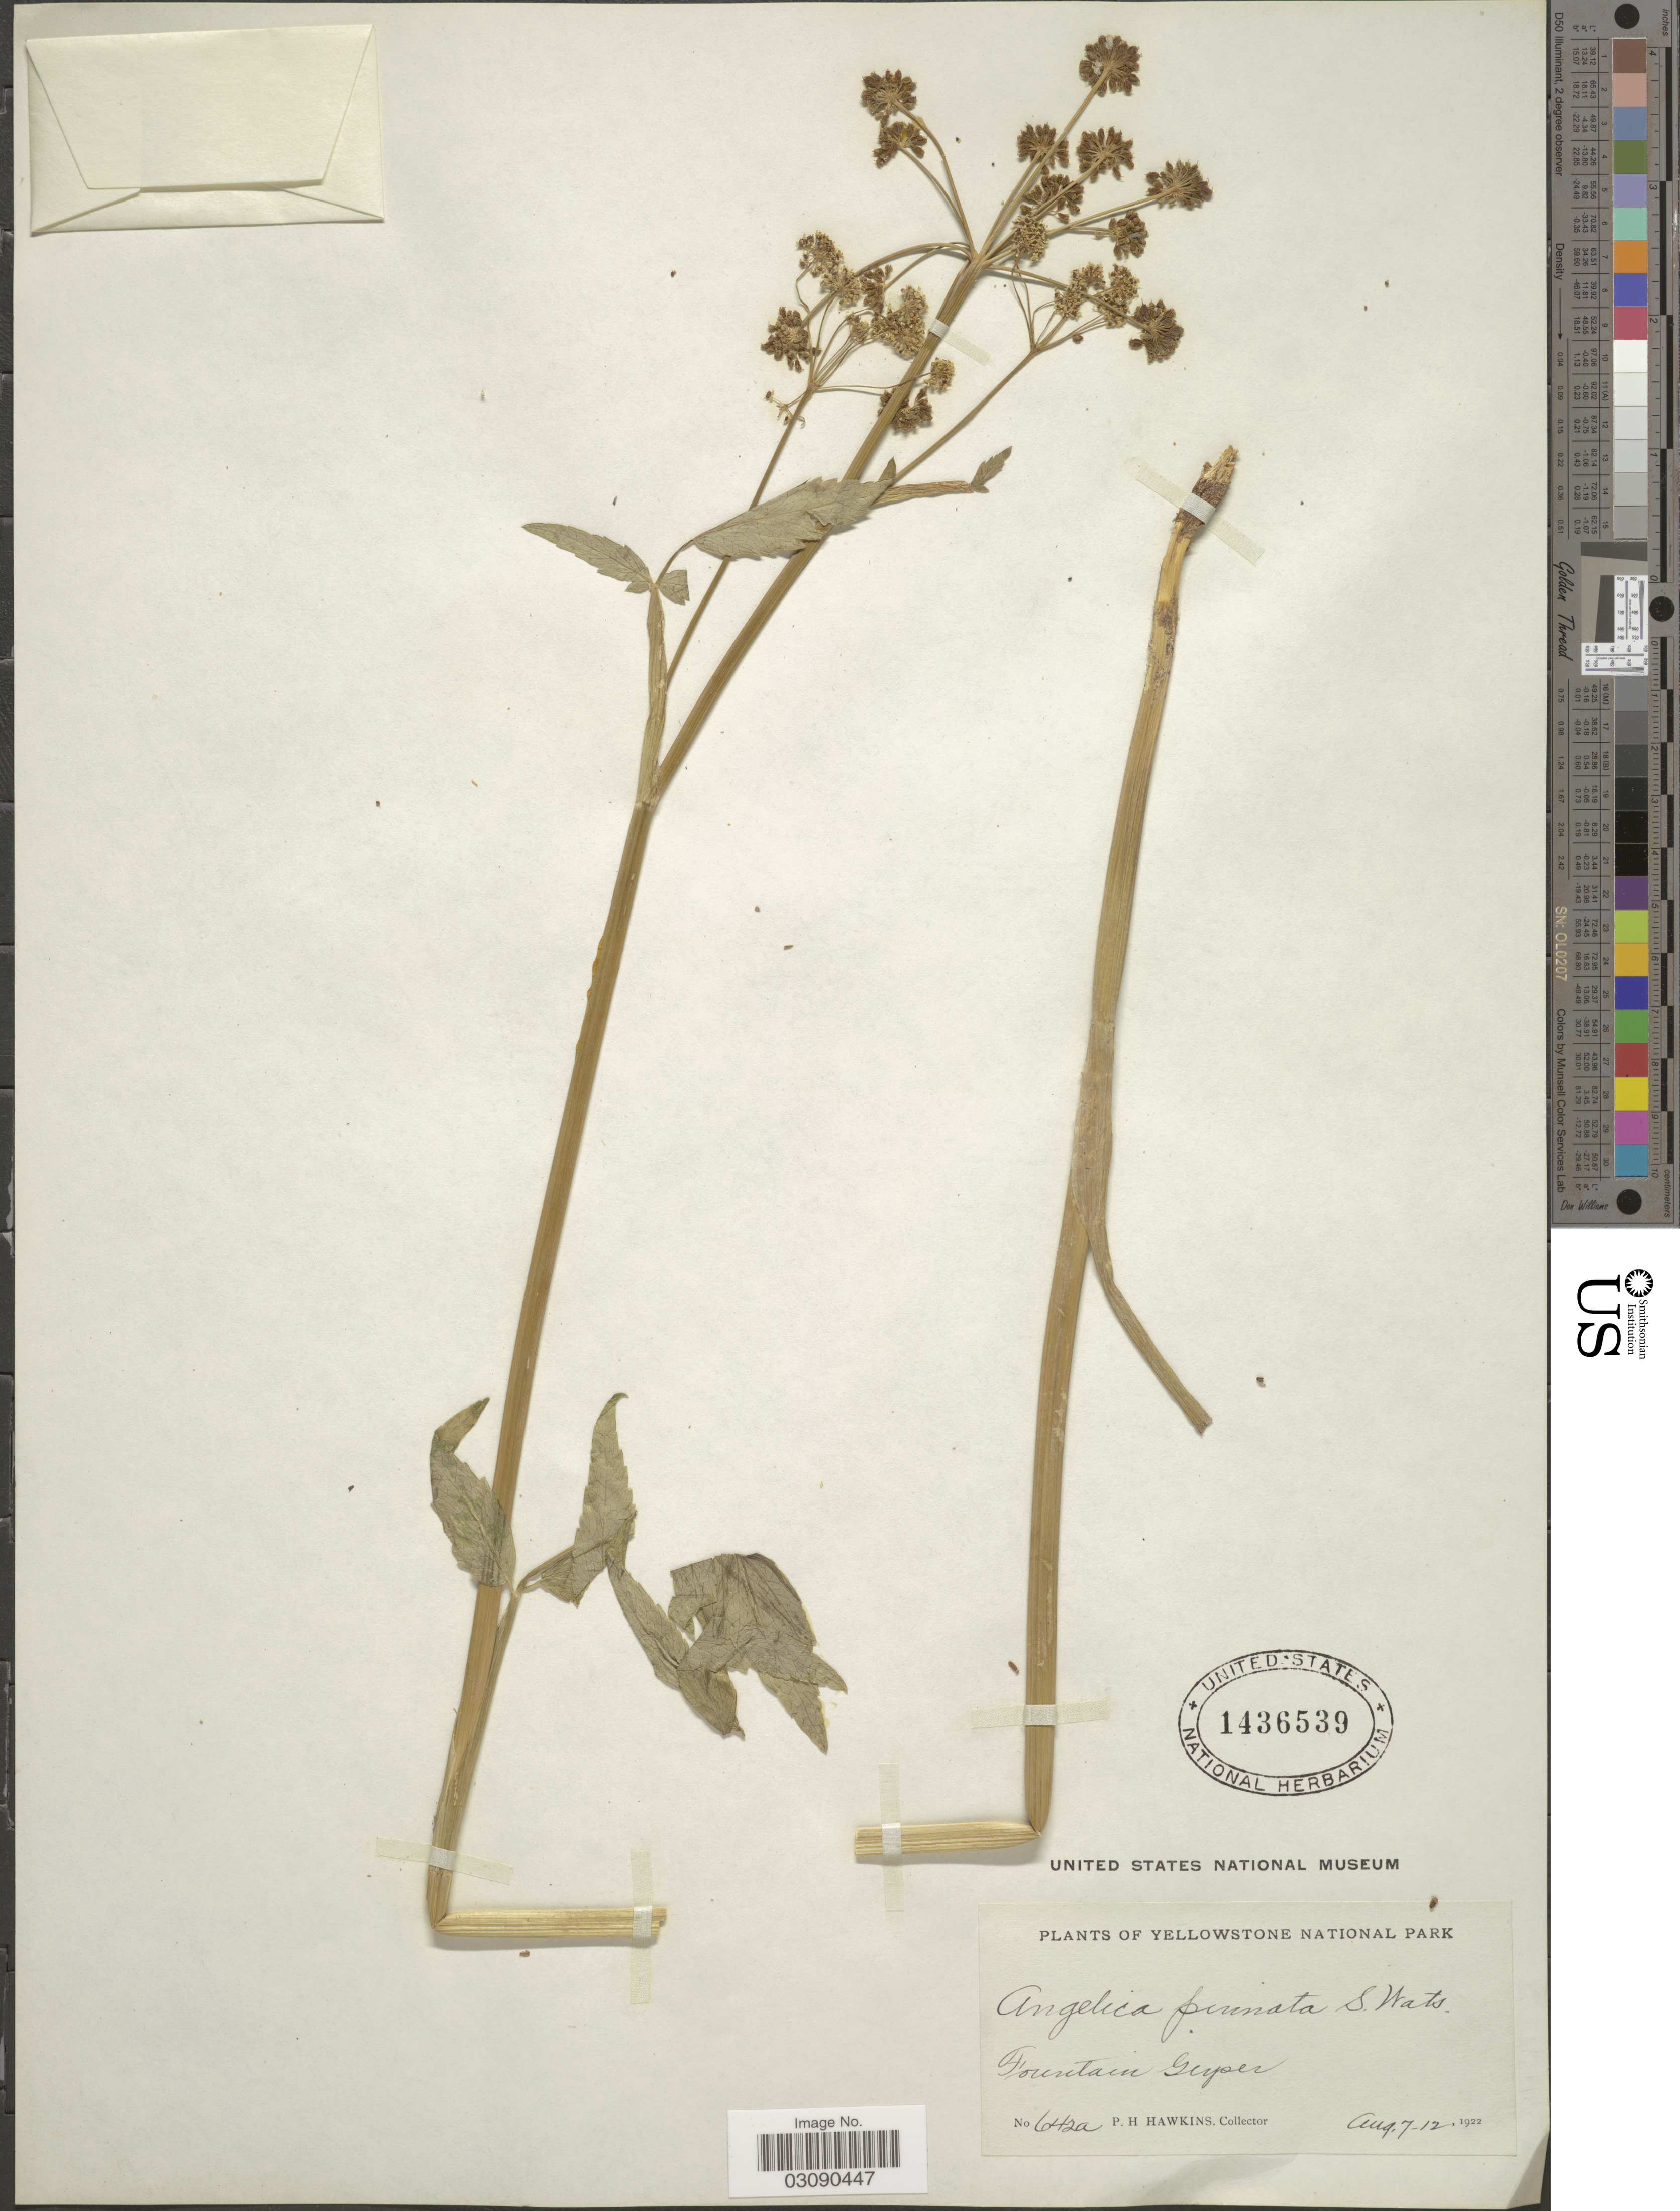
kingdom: Plantae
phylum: Tracheophyta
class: Magnoliopsida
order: Apiales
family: Apiaceae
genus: Angelica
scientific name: Angelica pinnata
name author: S. Watson in C. King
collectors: P. Hawkins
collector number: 642a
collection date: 1922-08-07/1922-08-12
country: United States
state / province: Wyoming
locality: Yellowstone National Park, Fountain Geyser.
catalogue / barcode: US 1436539